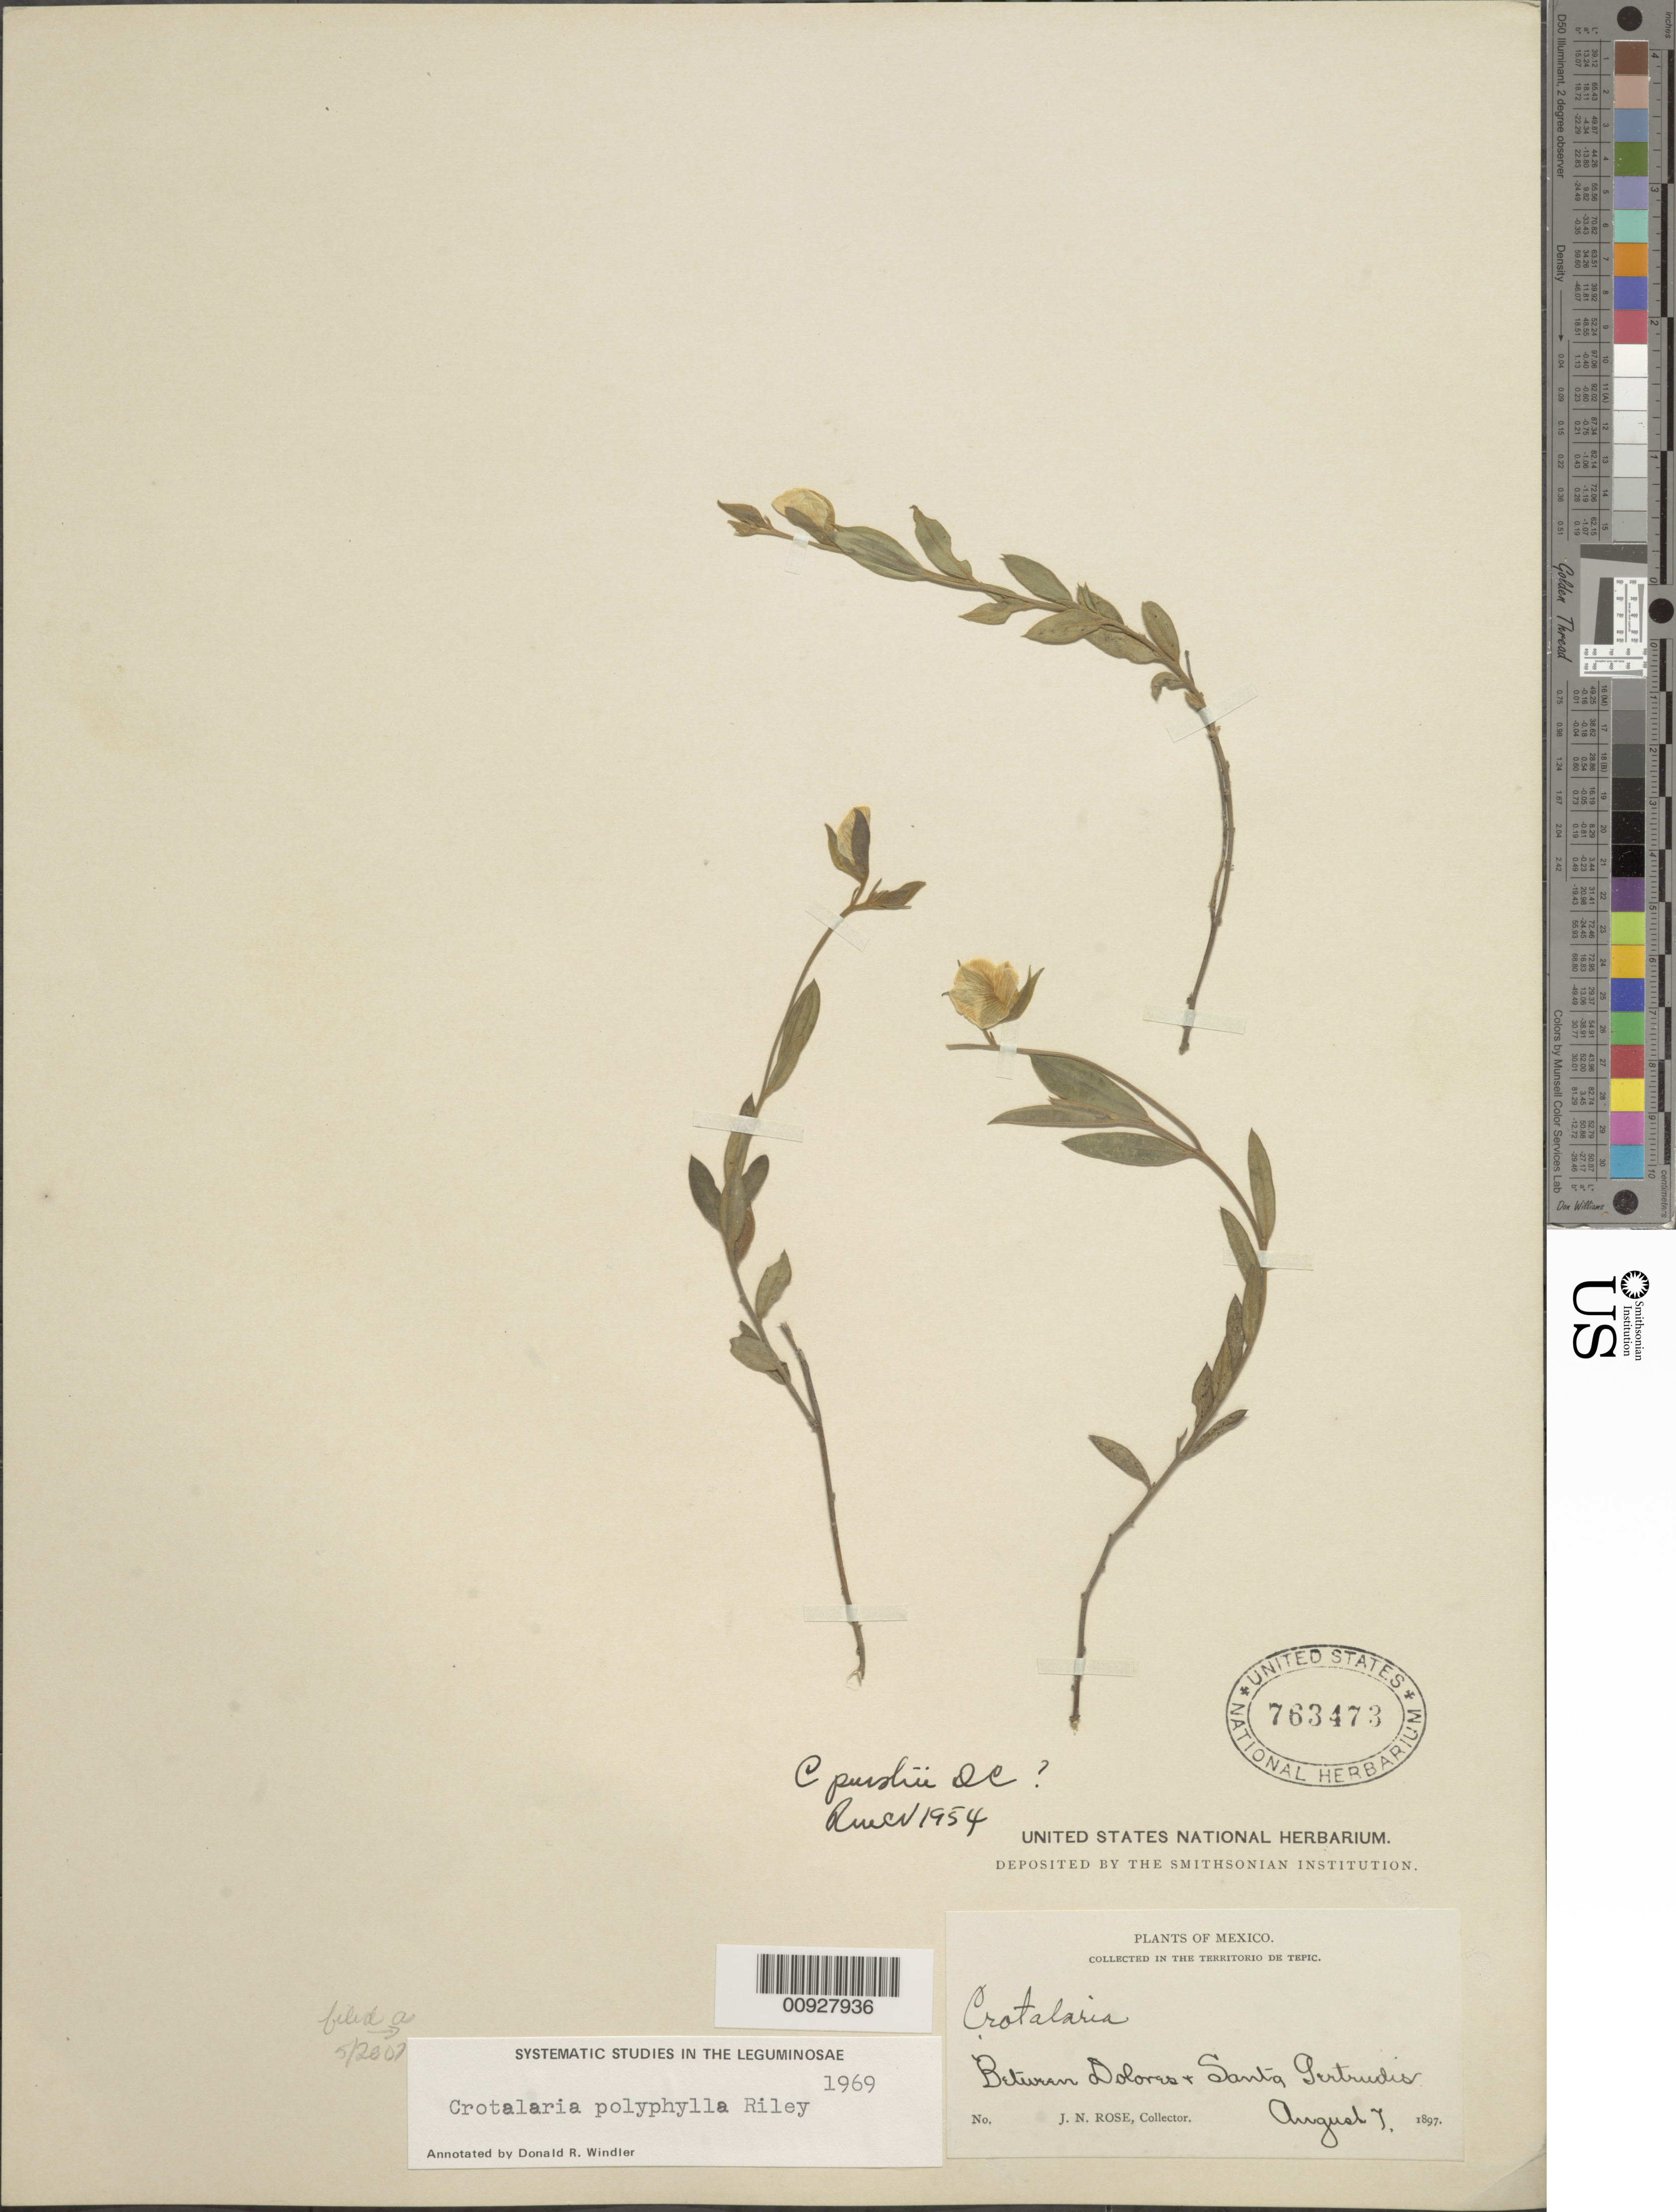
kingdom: Plantae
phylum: Tracheophyta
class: Magnoliopsida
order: Fabales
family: Fabaceae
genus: Crotalaria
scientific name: Crotalaria polyphylla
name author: Riley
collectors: J. N. Rose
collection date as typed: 07 Aug 1897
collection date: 1897-08-07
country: Mexico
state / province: Nayarit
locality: Between Dolores & Santa Gertrudis in the Territorio de Tepic.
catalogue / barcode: US 763473